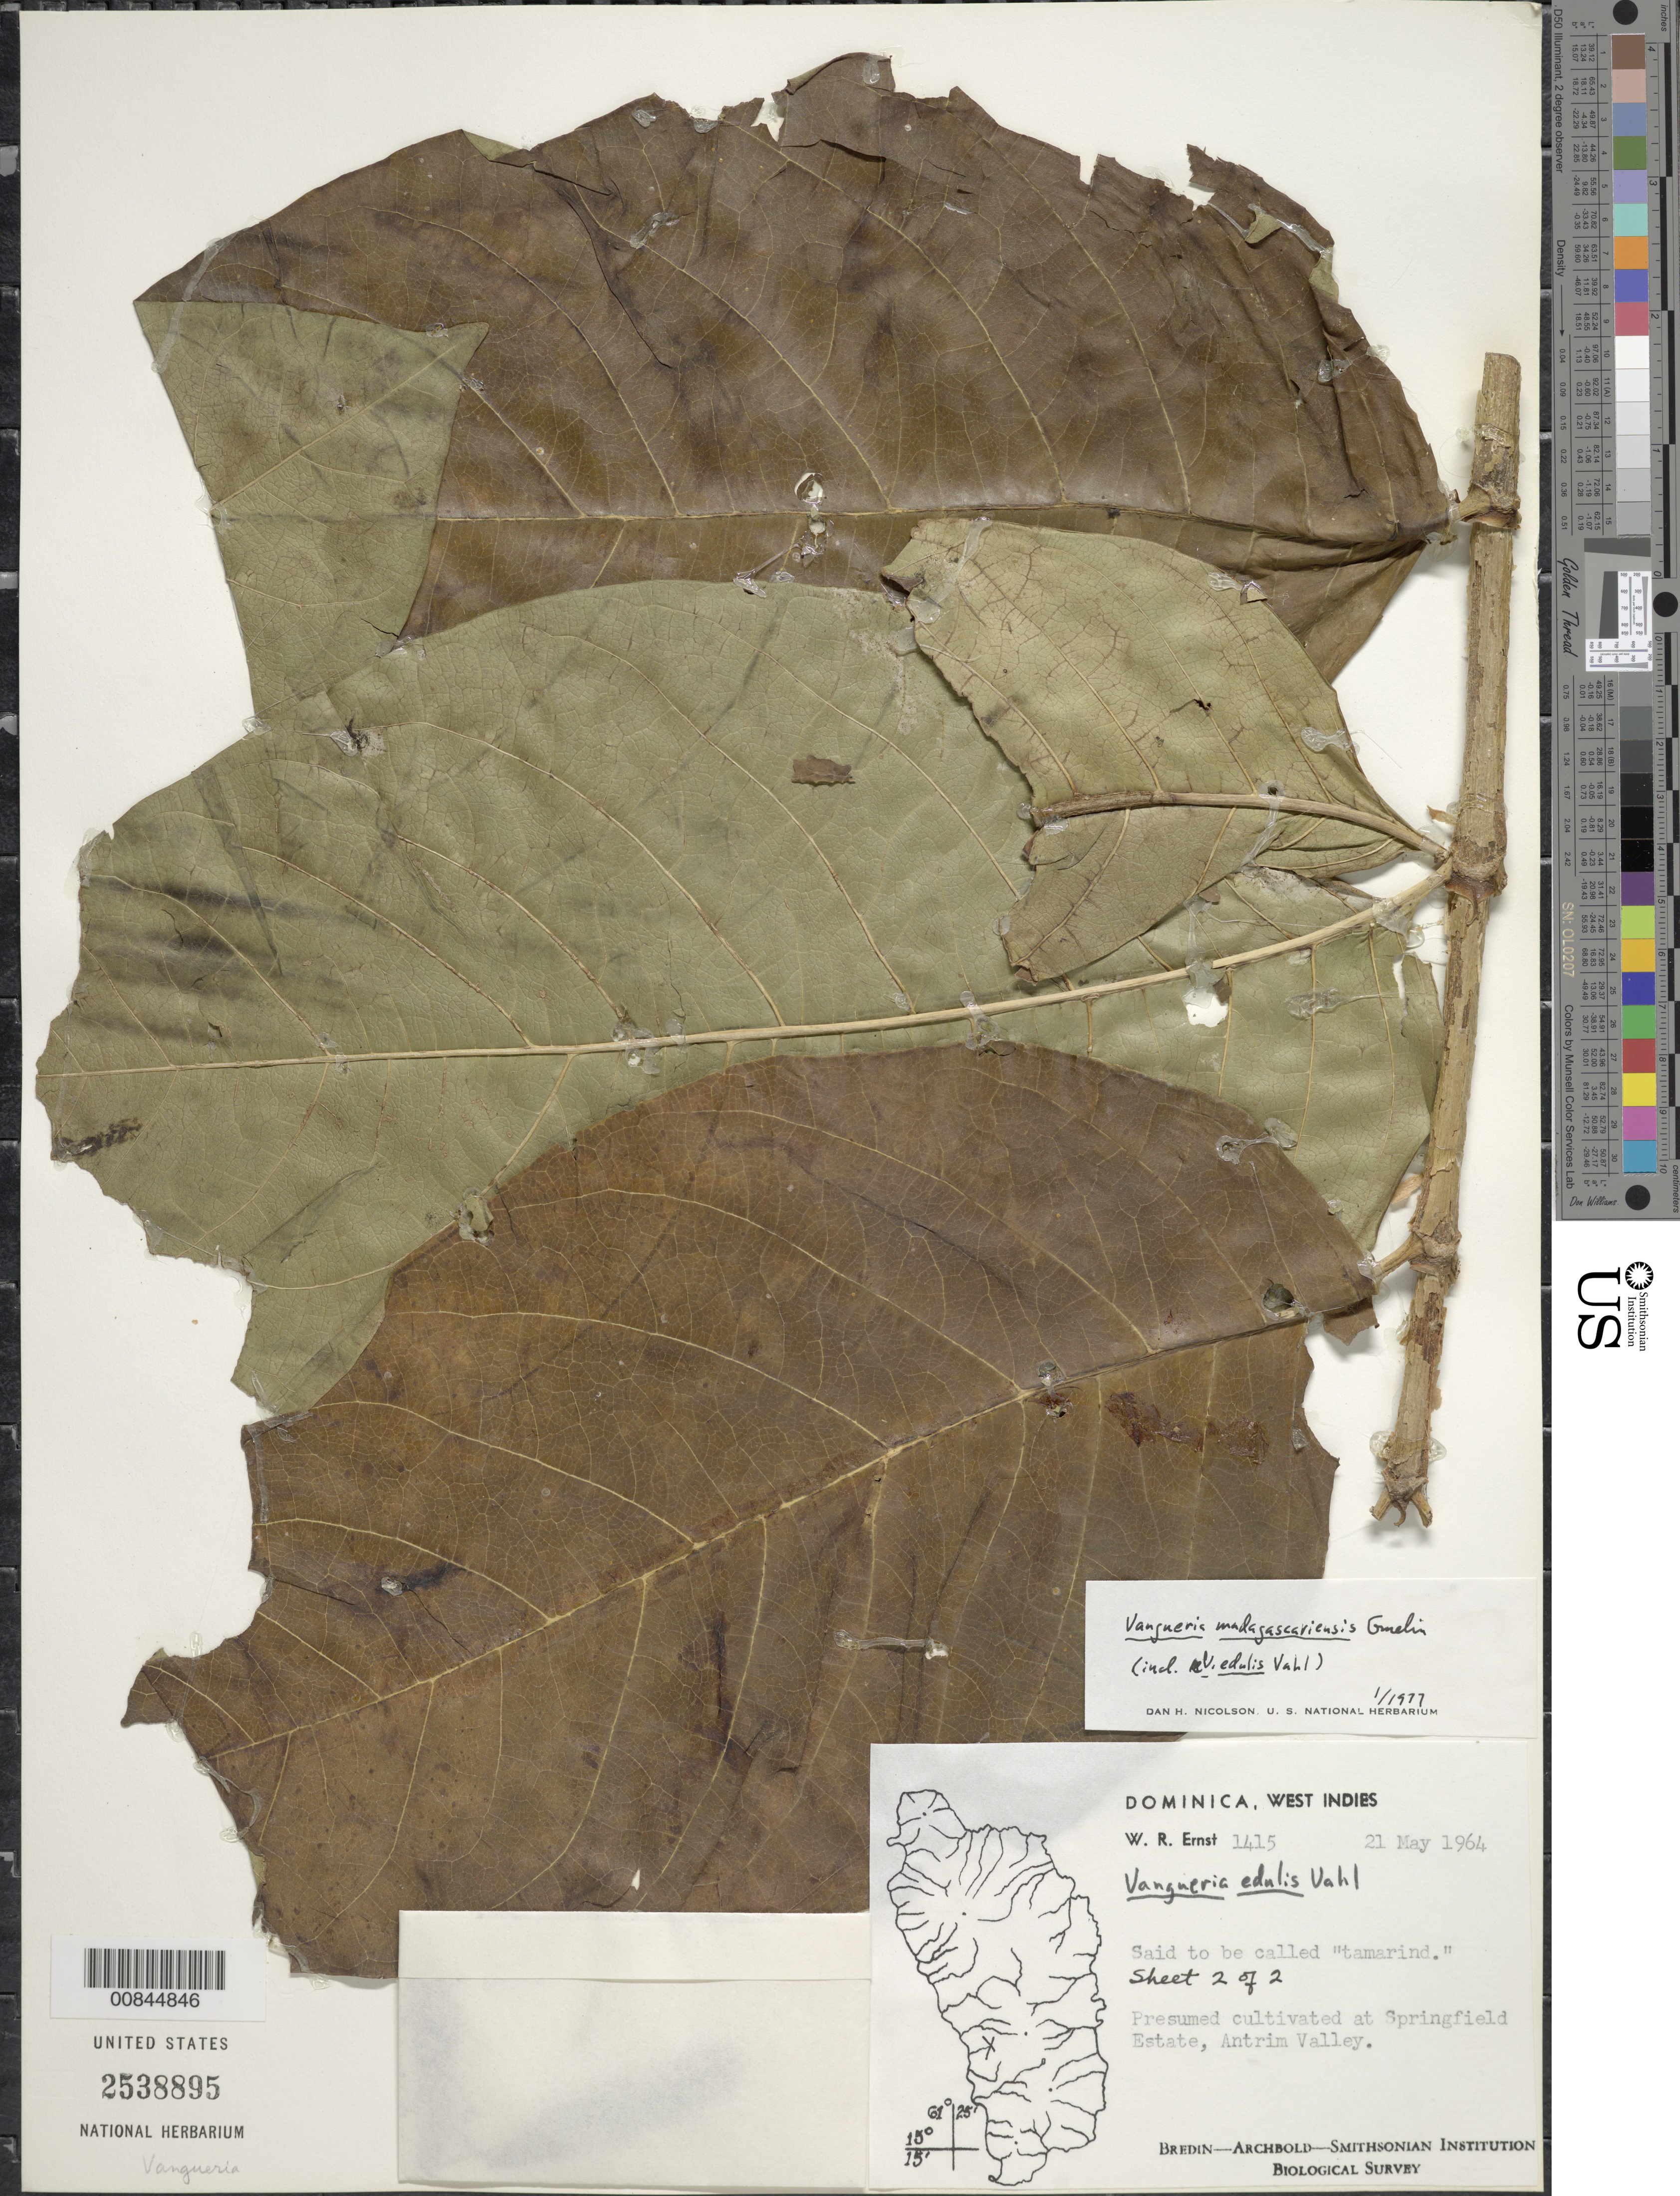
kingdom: Plantae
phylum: Tracheophyta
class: Magnoliopsida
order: Gentianales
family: Rubiaceae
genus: Vangueria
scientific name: Vangueria madagascariensis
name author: J.F. Gmel.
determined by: Nicolson, Dan H.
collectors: W. R. Ernst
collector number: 1415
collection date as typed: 21 May 1964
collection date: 1964-05-21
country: Dominica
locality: Springfield Estate, Antrim Valley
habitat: Estate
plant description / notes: Common name: Tamarind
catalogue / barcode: US 2538895